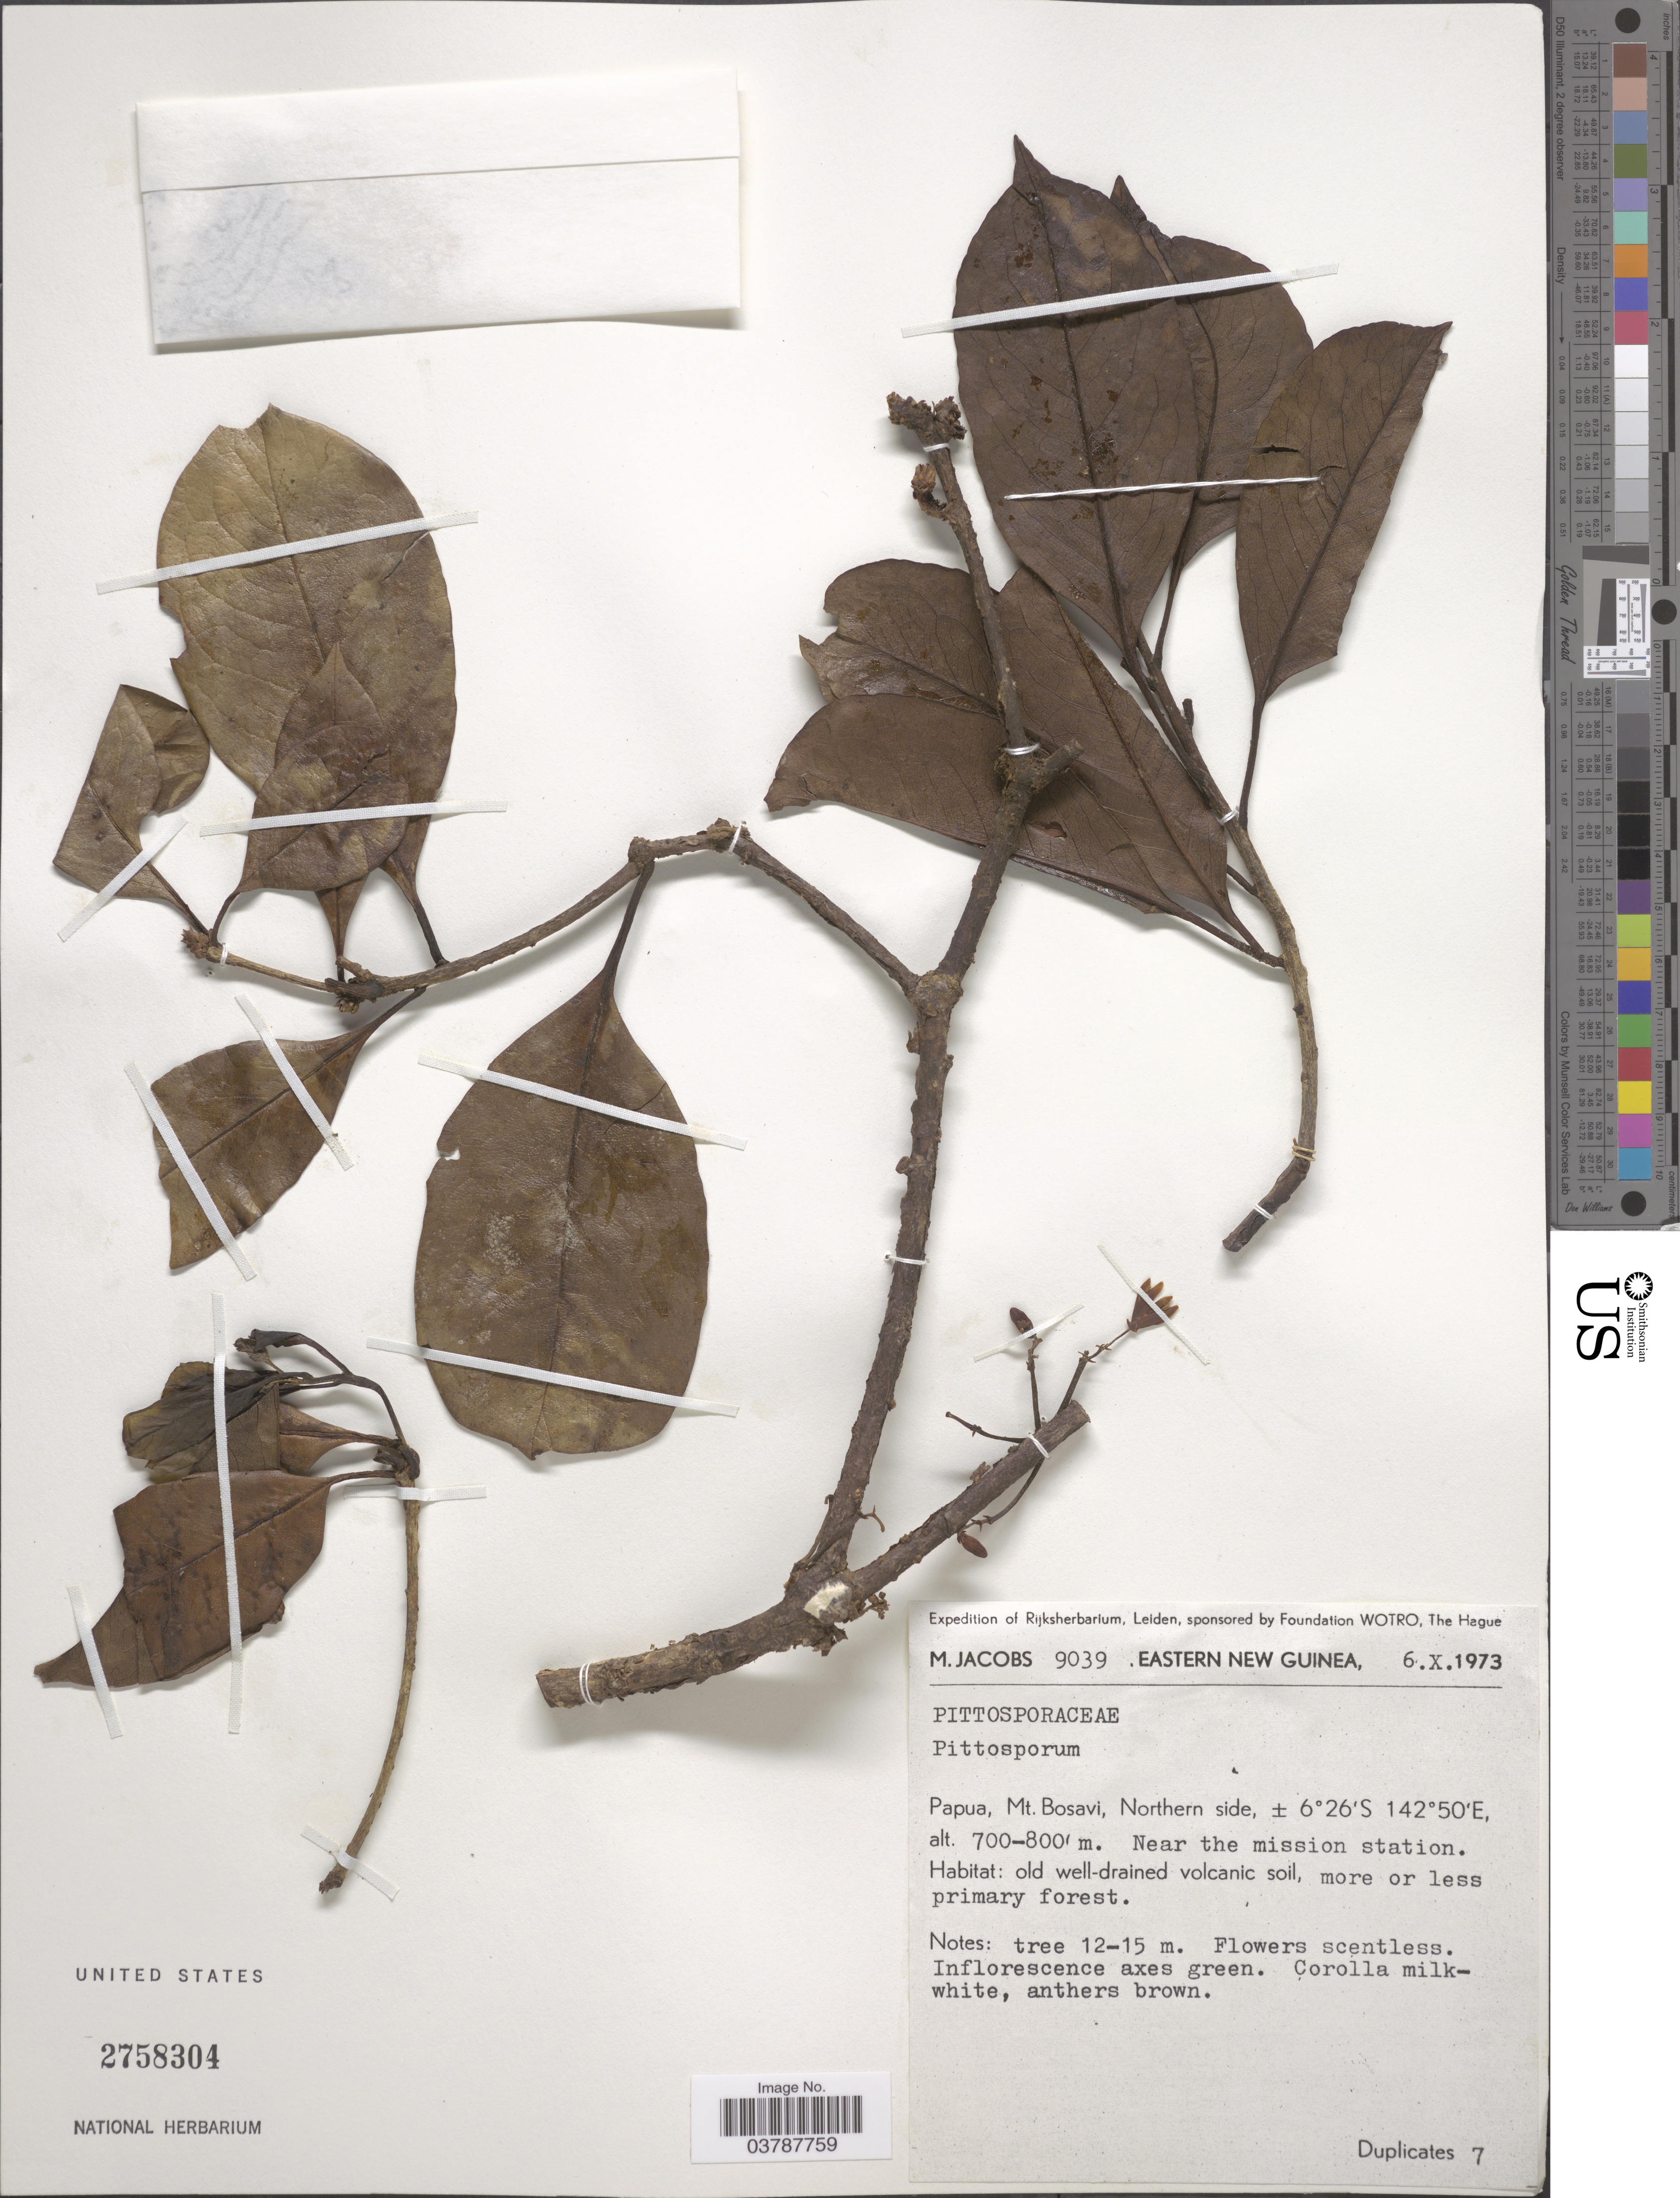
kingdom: Plantae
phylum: Tracheophyta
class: Magnoliopsida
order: Apiales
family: Pittosporaceae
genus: Pittosporum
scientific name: Pittosporum sp.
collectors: M. Jacobs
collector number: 9039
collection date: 1973-10-06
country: Papua New Guinea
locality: Eastern New Guinea. Mt. Bosavi, Northern side. Near the mission station.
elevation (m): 700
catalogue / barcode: US 2758304